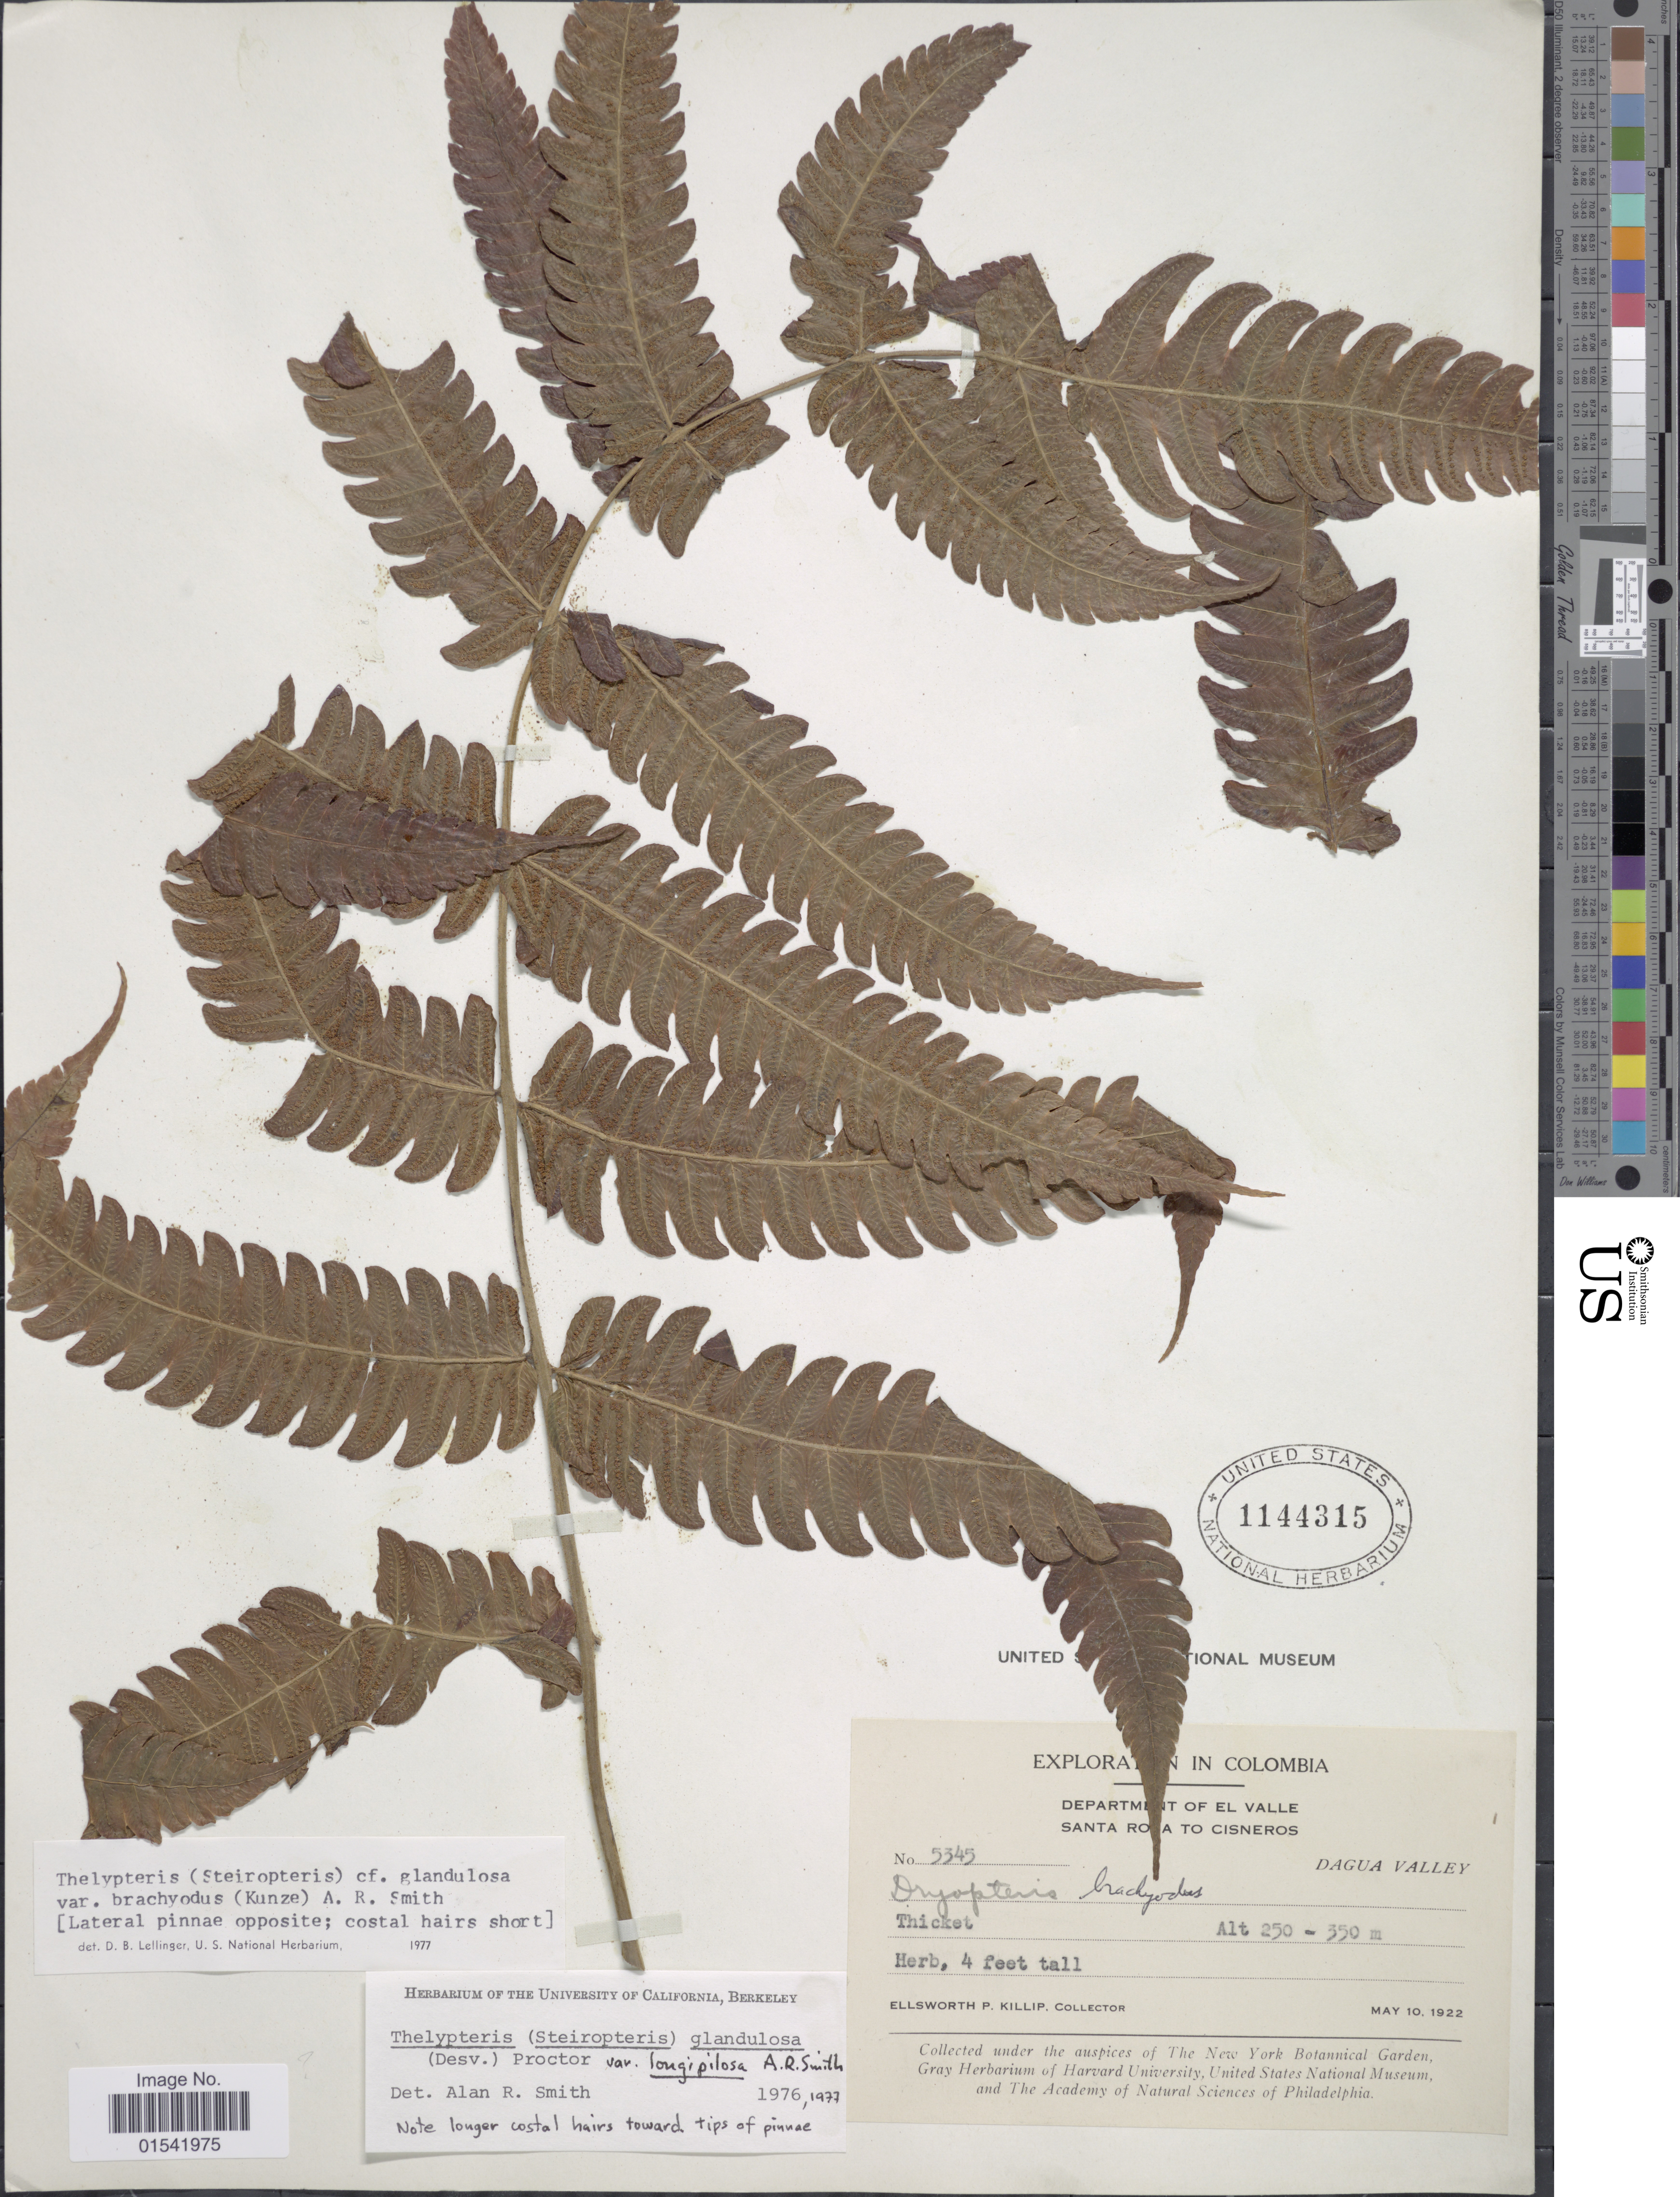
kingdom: Plantae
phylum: Tracheophyta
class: Polypodiopsida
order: Polypodiales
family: Thelypteridaceae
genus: Steiropteris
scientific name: Steiropteris glandulosa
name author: (Hook. f.) Pic. Serm.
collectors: E. P. Killip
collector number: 5345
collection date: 1922-05-10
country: Colombia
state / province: Valle del Cauca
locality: Department of El Valle, Santa Rosa to Cisneros, Dagua Valley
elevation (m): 250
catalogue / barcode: US 1144315